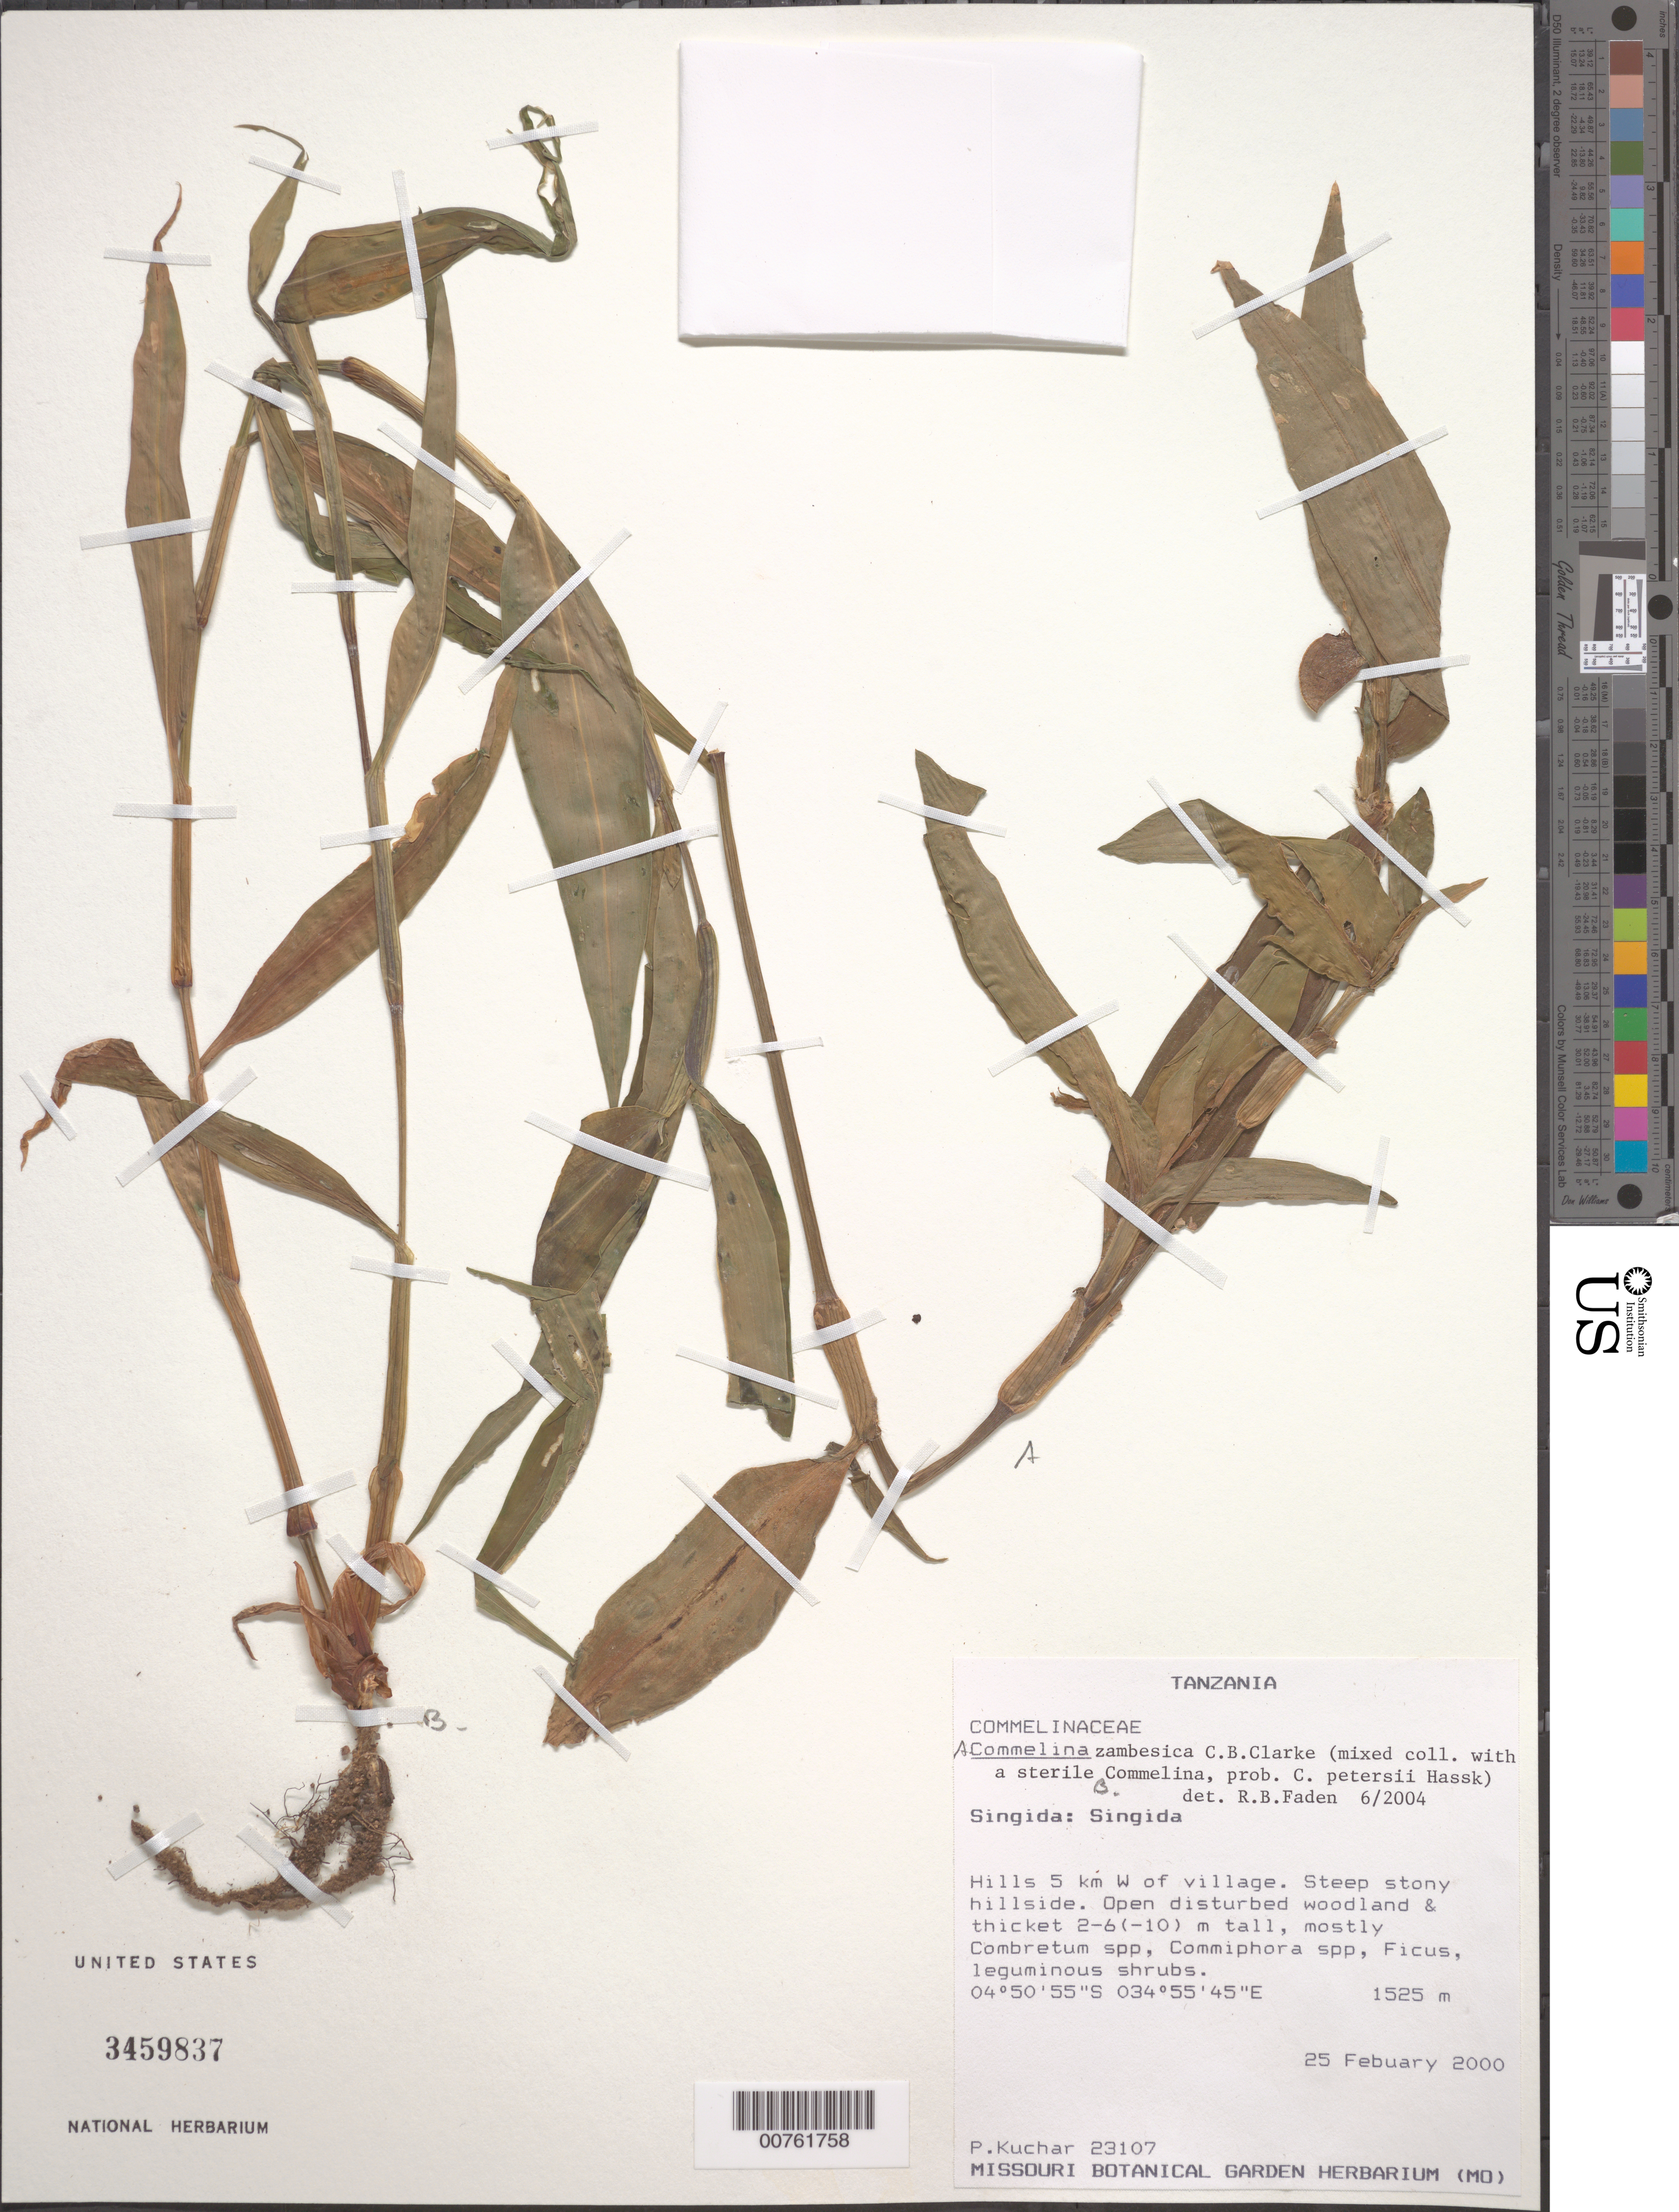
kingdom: Plantae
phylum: Tracheophyta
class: Liliopsida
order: Commelinales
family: Commelinaceae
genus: Commelina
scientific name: Commelina zambesica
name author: C.B. Clarke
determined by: Faden, Robert B., (US), Smithsonian Institution - National Museum of Natural History (UNITED STATES)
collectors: P. Kuchar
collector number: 23107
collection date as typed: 25 Feb 2000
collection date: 2000-02-25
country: Tanzania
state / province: Singida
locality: Singida. Hills 5 km W of village.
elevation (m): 1525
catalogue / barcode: US 3459837